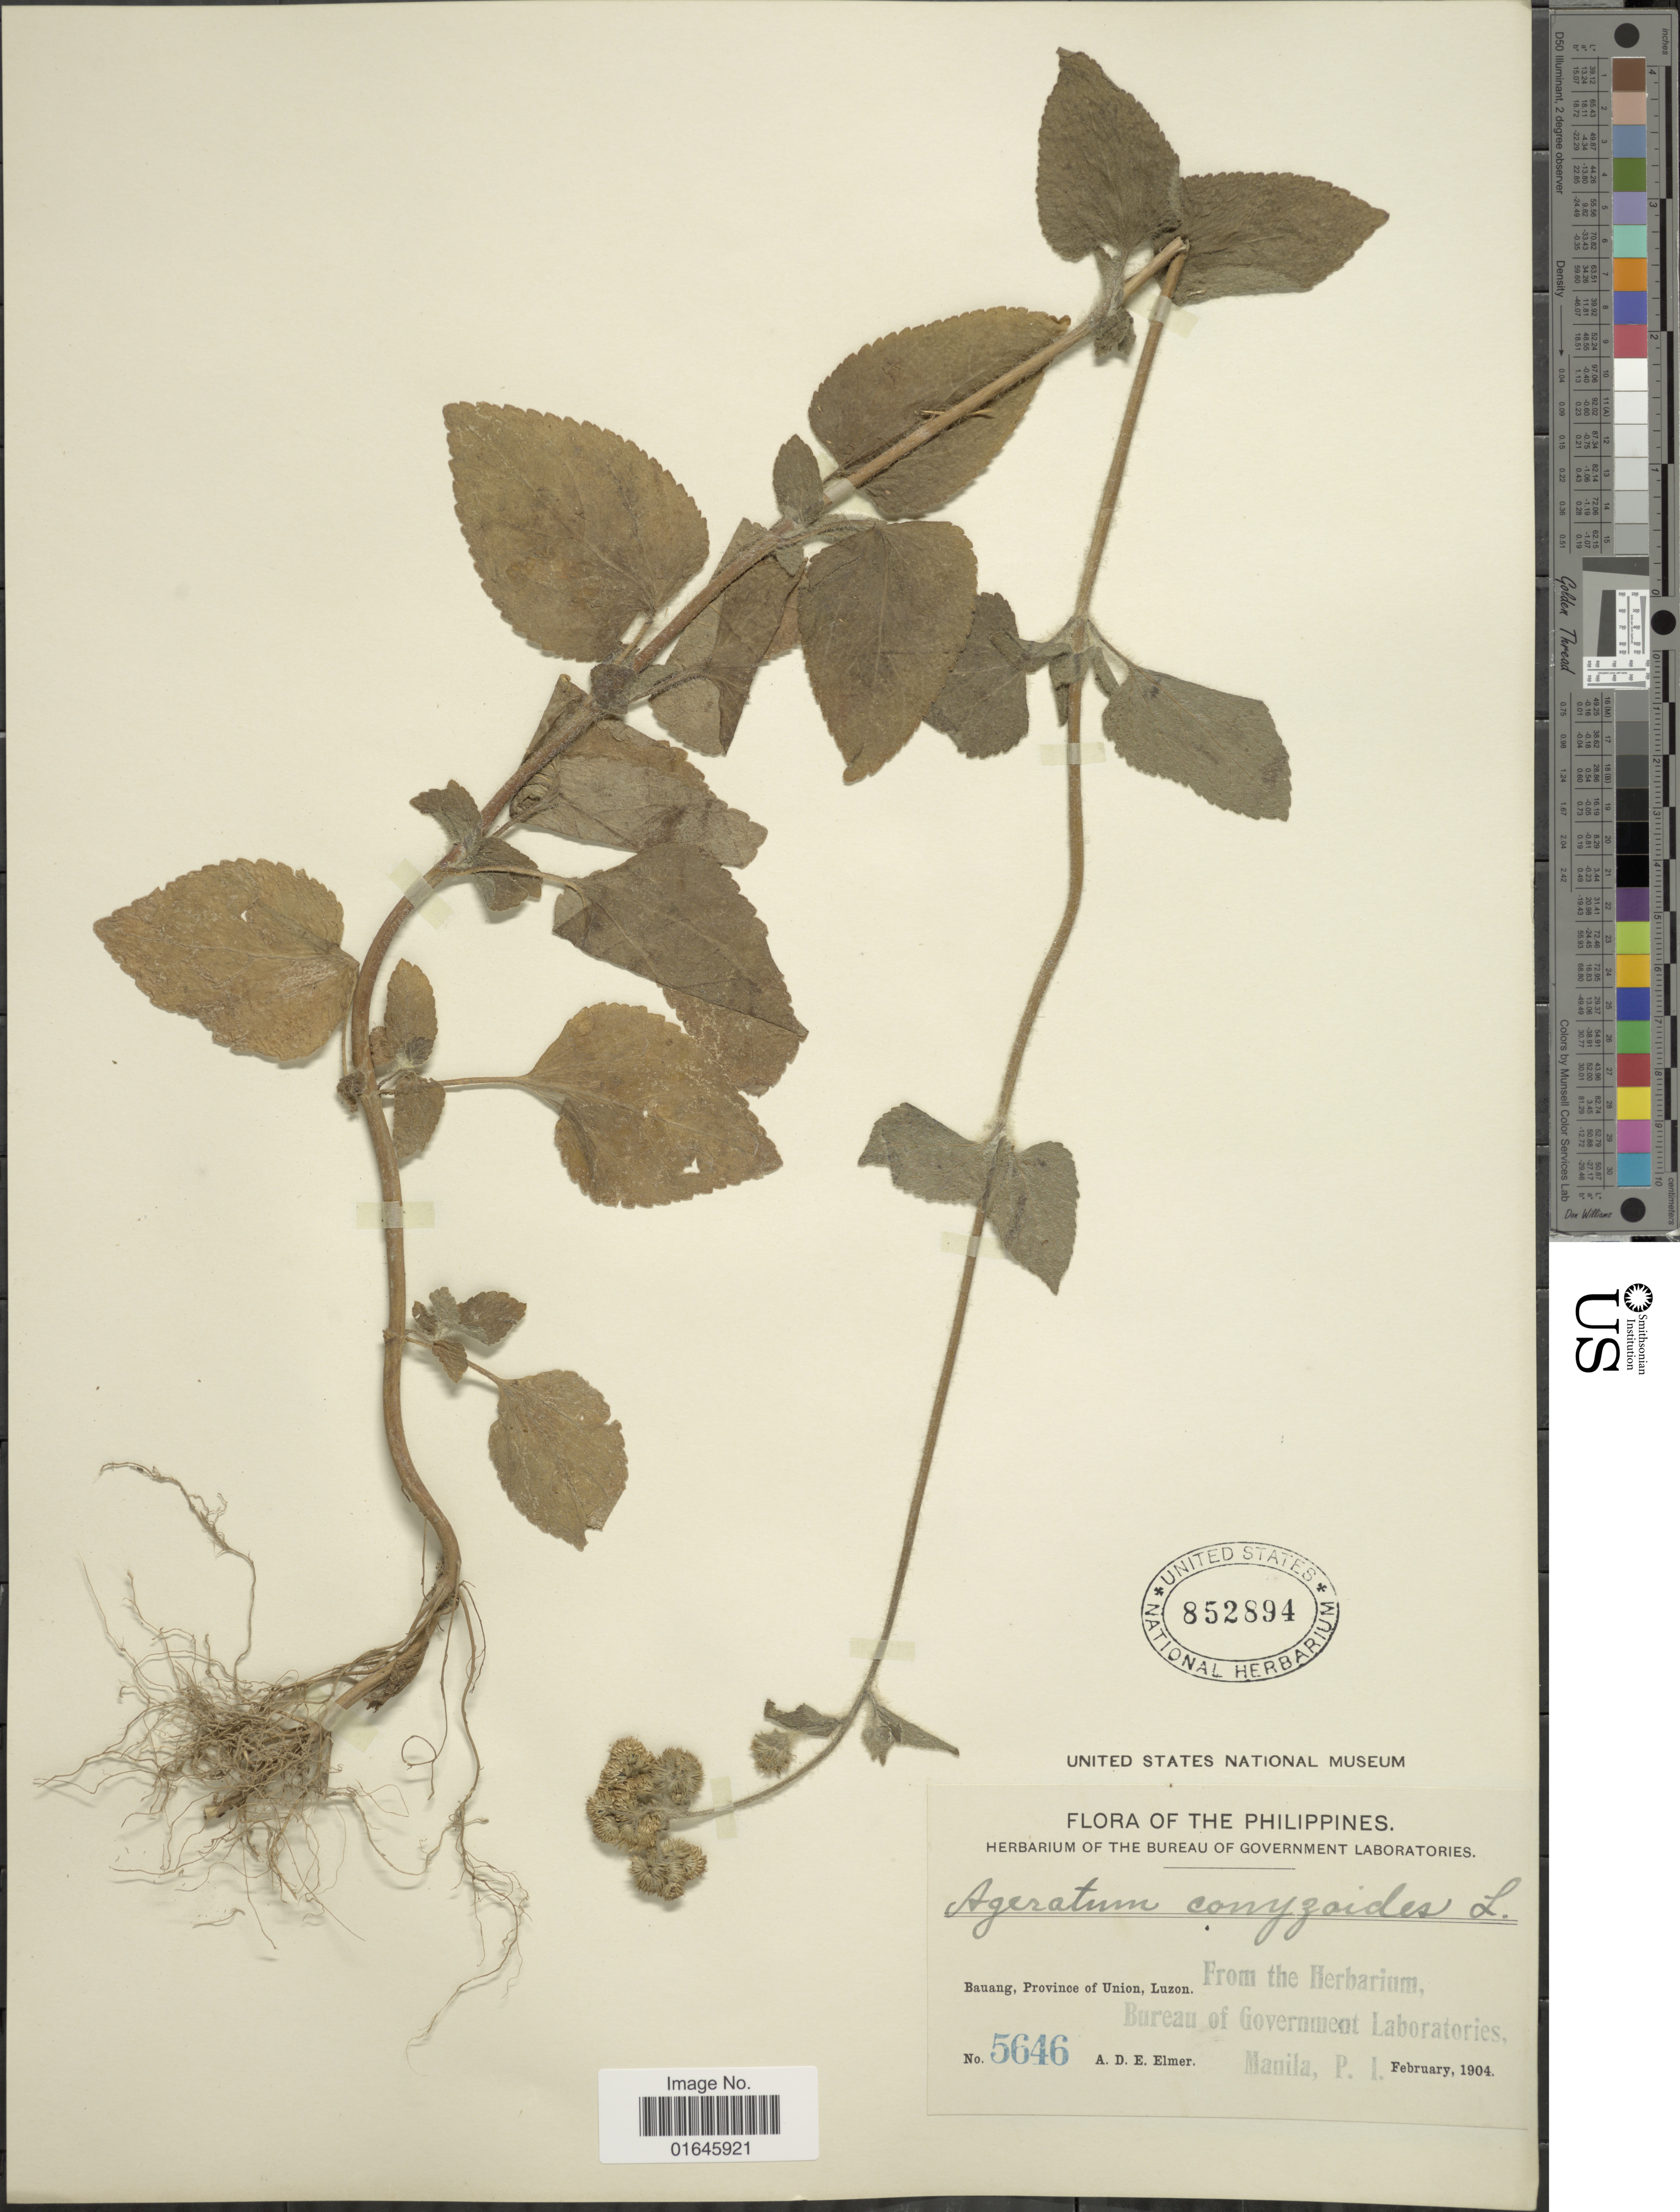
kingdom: Plantae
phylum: Tracheophyta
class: Magnoliopsida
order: Asterales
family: Asteraceae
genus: Ageratum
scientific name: Ageratum conyzoides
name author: L.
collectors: A. D. E. Elmer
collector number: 5646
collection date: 1904-02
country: Philippines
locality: Bauang, Province of Union, Luzon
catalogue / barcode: US 852894